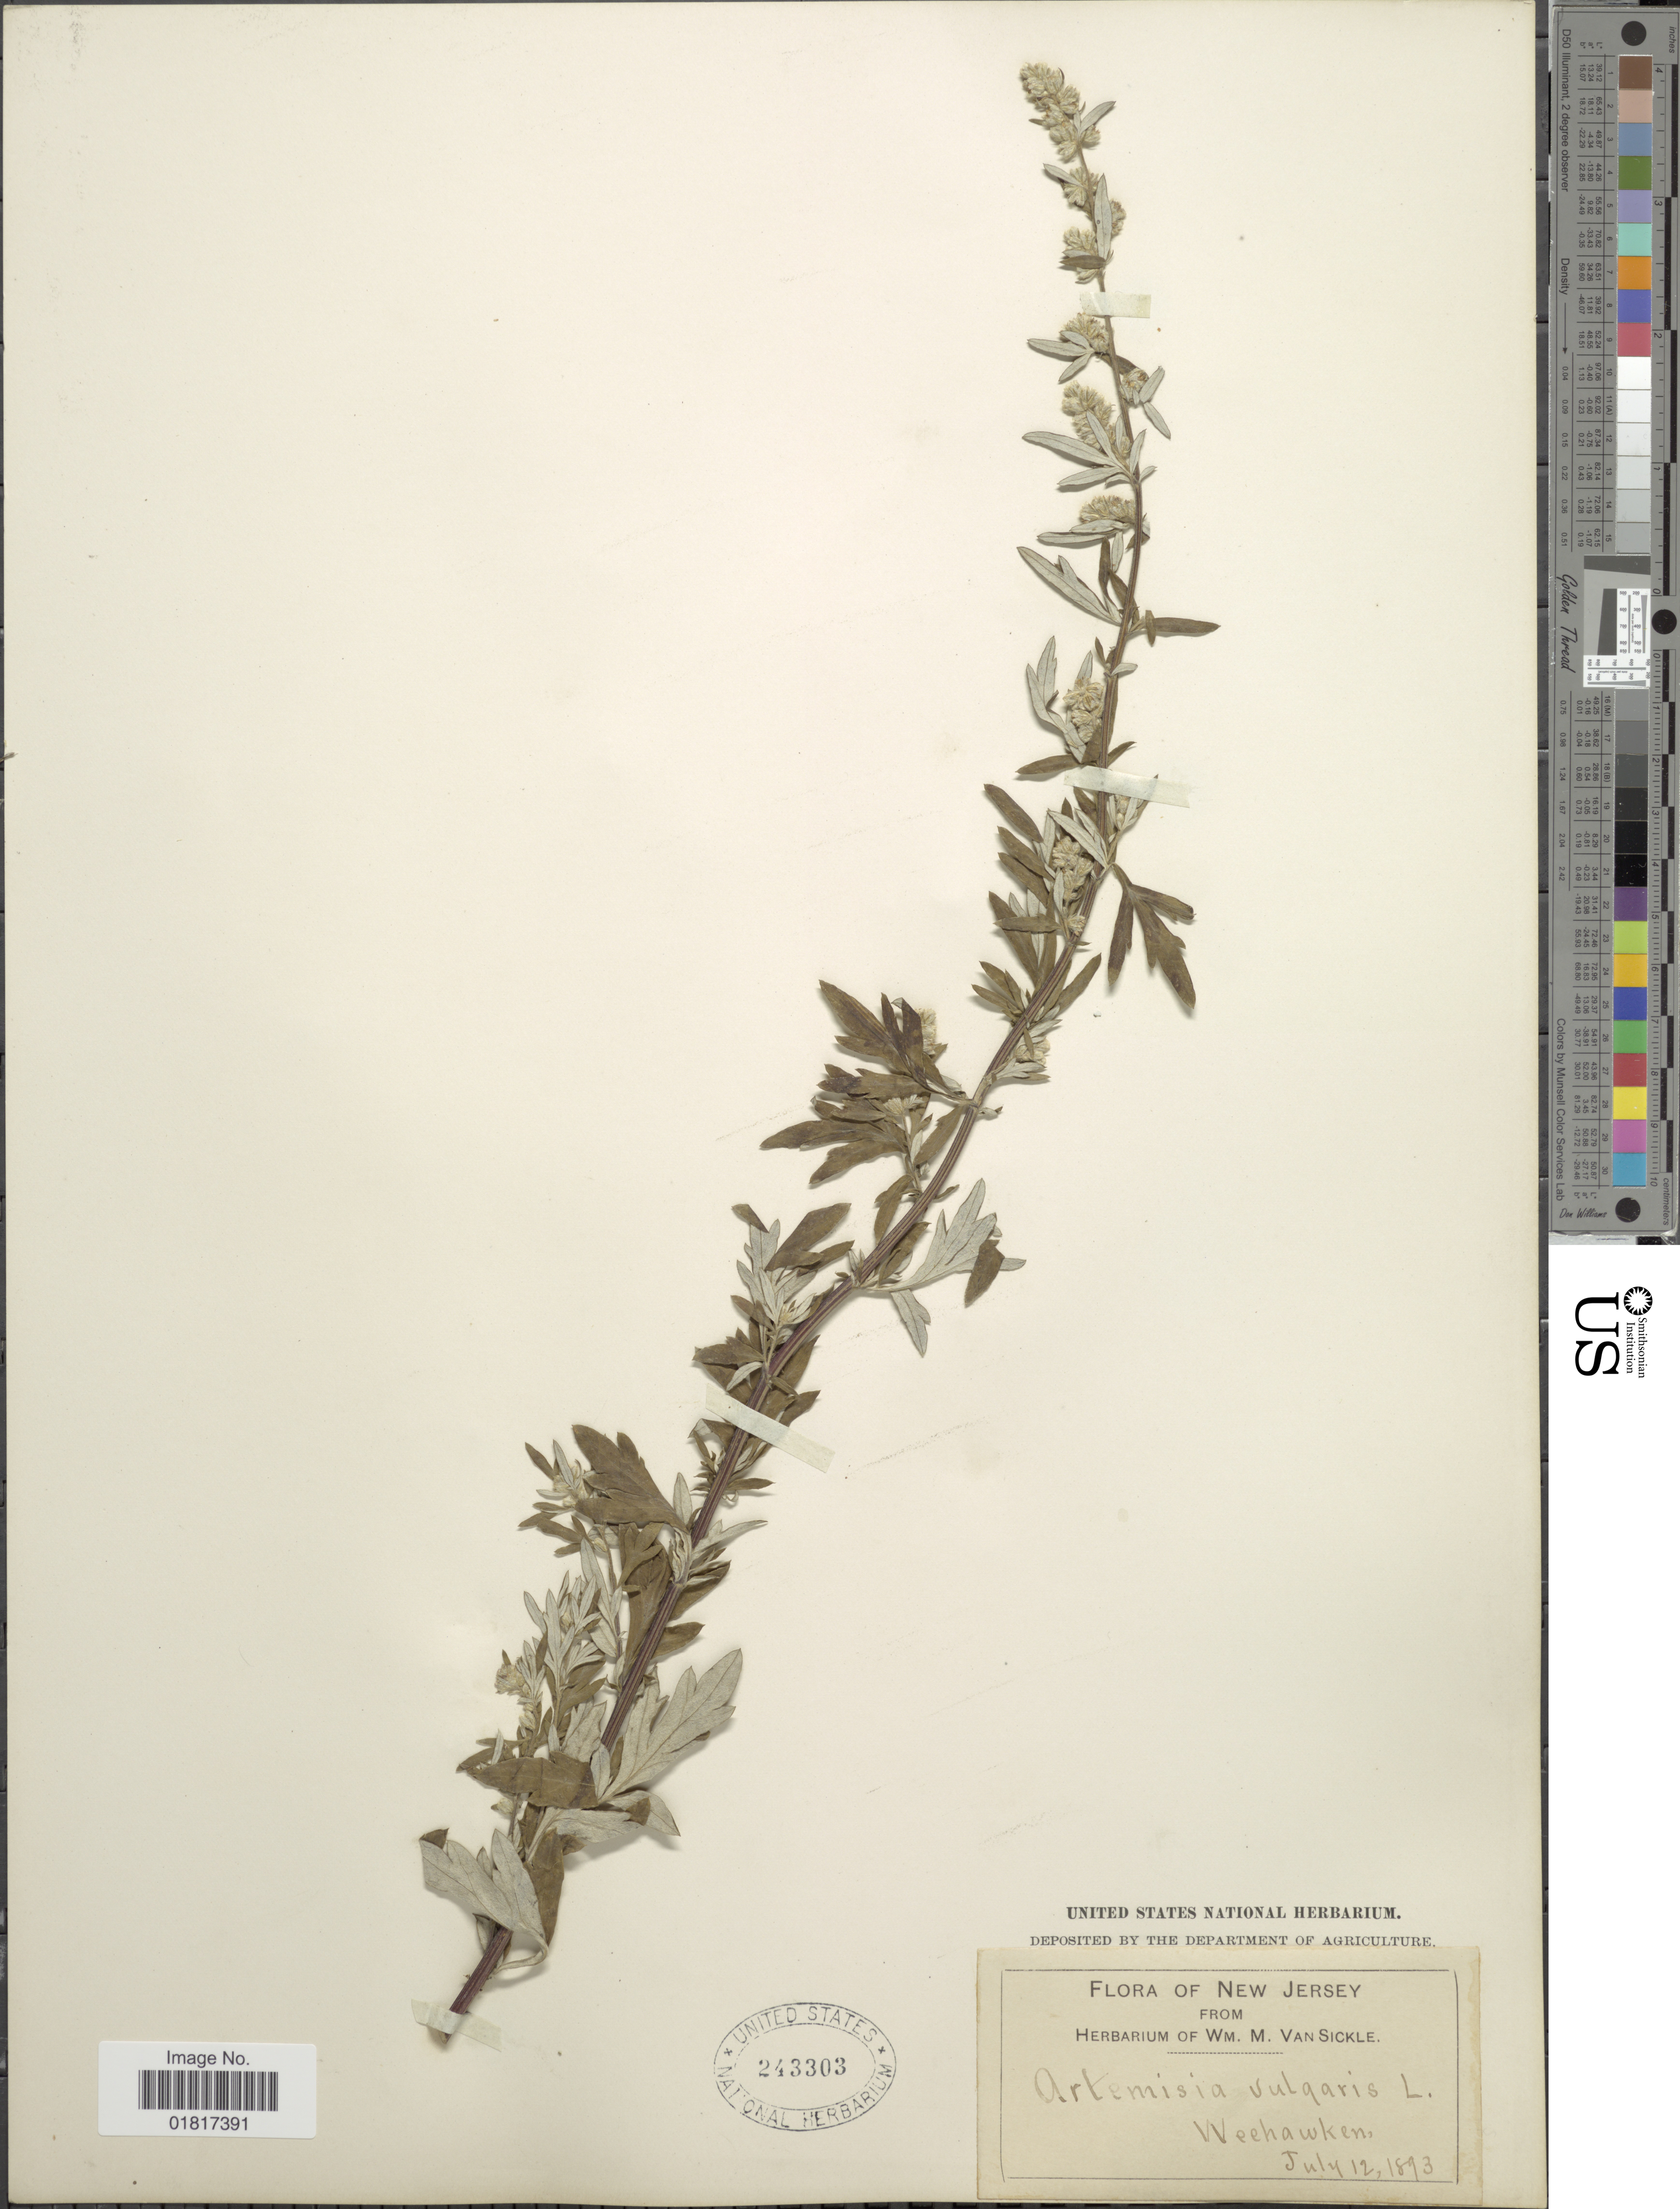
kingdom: Plantae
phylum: Tracheophyta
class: Magnoliopsida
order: Asterales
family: Asteraceae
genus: Artemisia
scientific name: Artemisia vulgaris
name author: L.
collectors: ex herb. Wm. M. Van Sickle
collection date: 1893-07-12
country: United States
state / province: New Jersey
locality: Weehawken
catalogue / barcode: US 243303